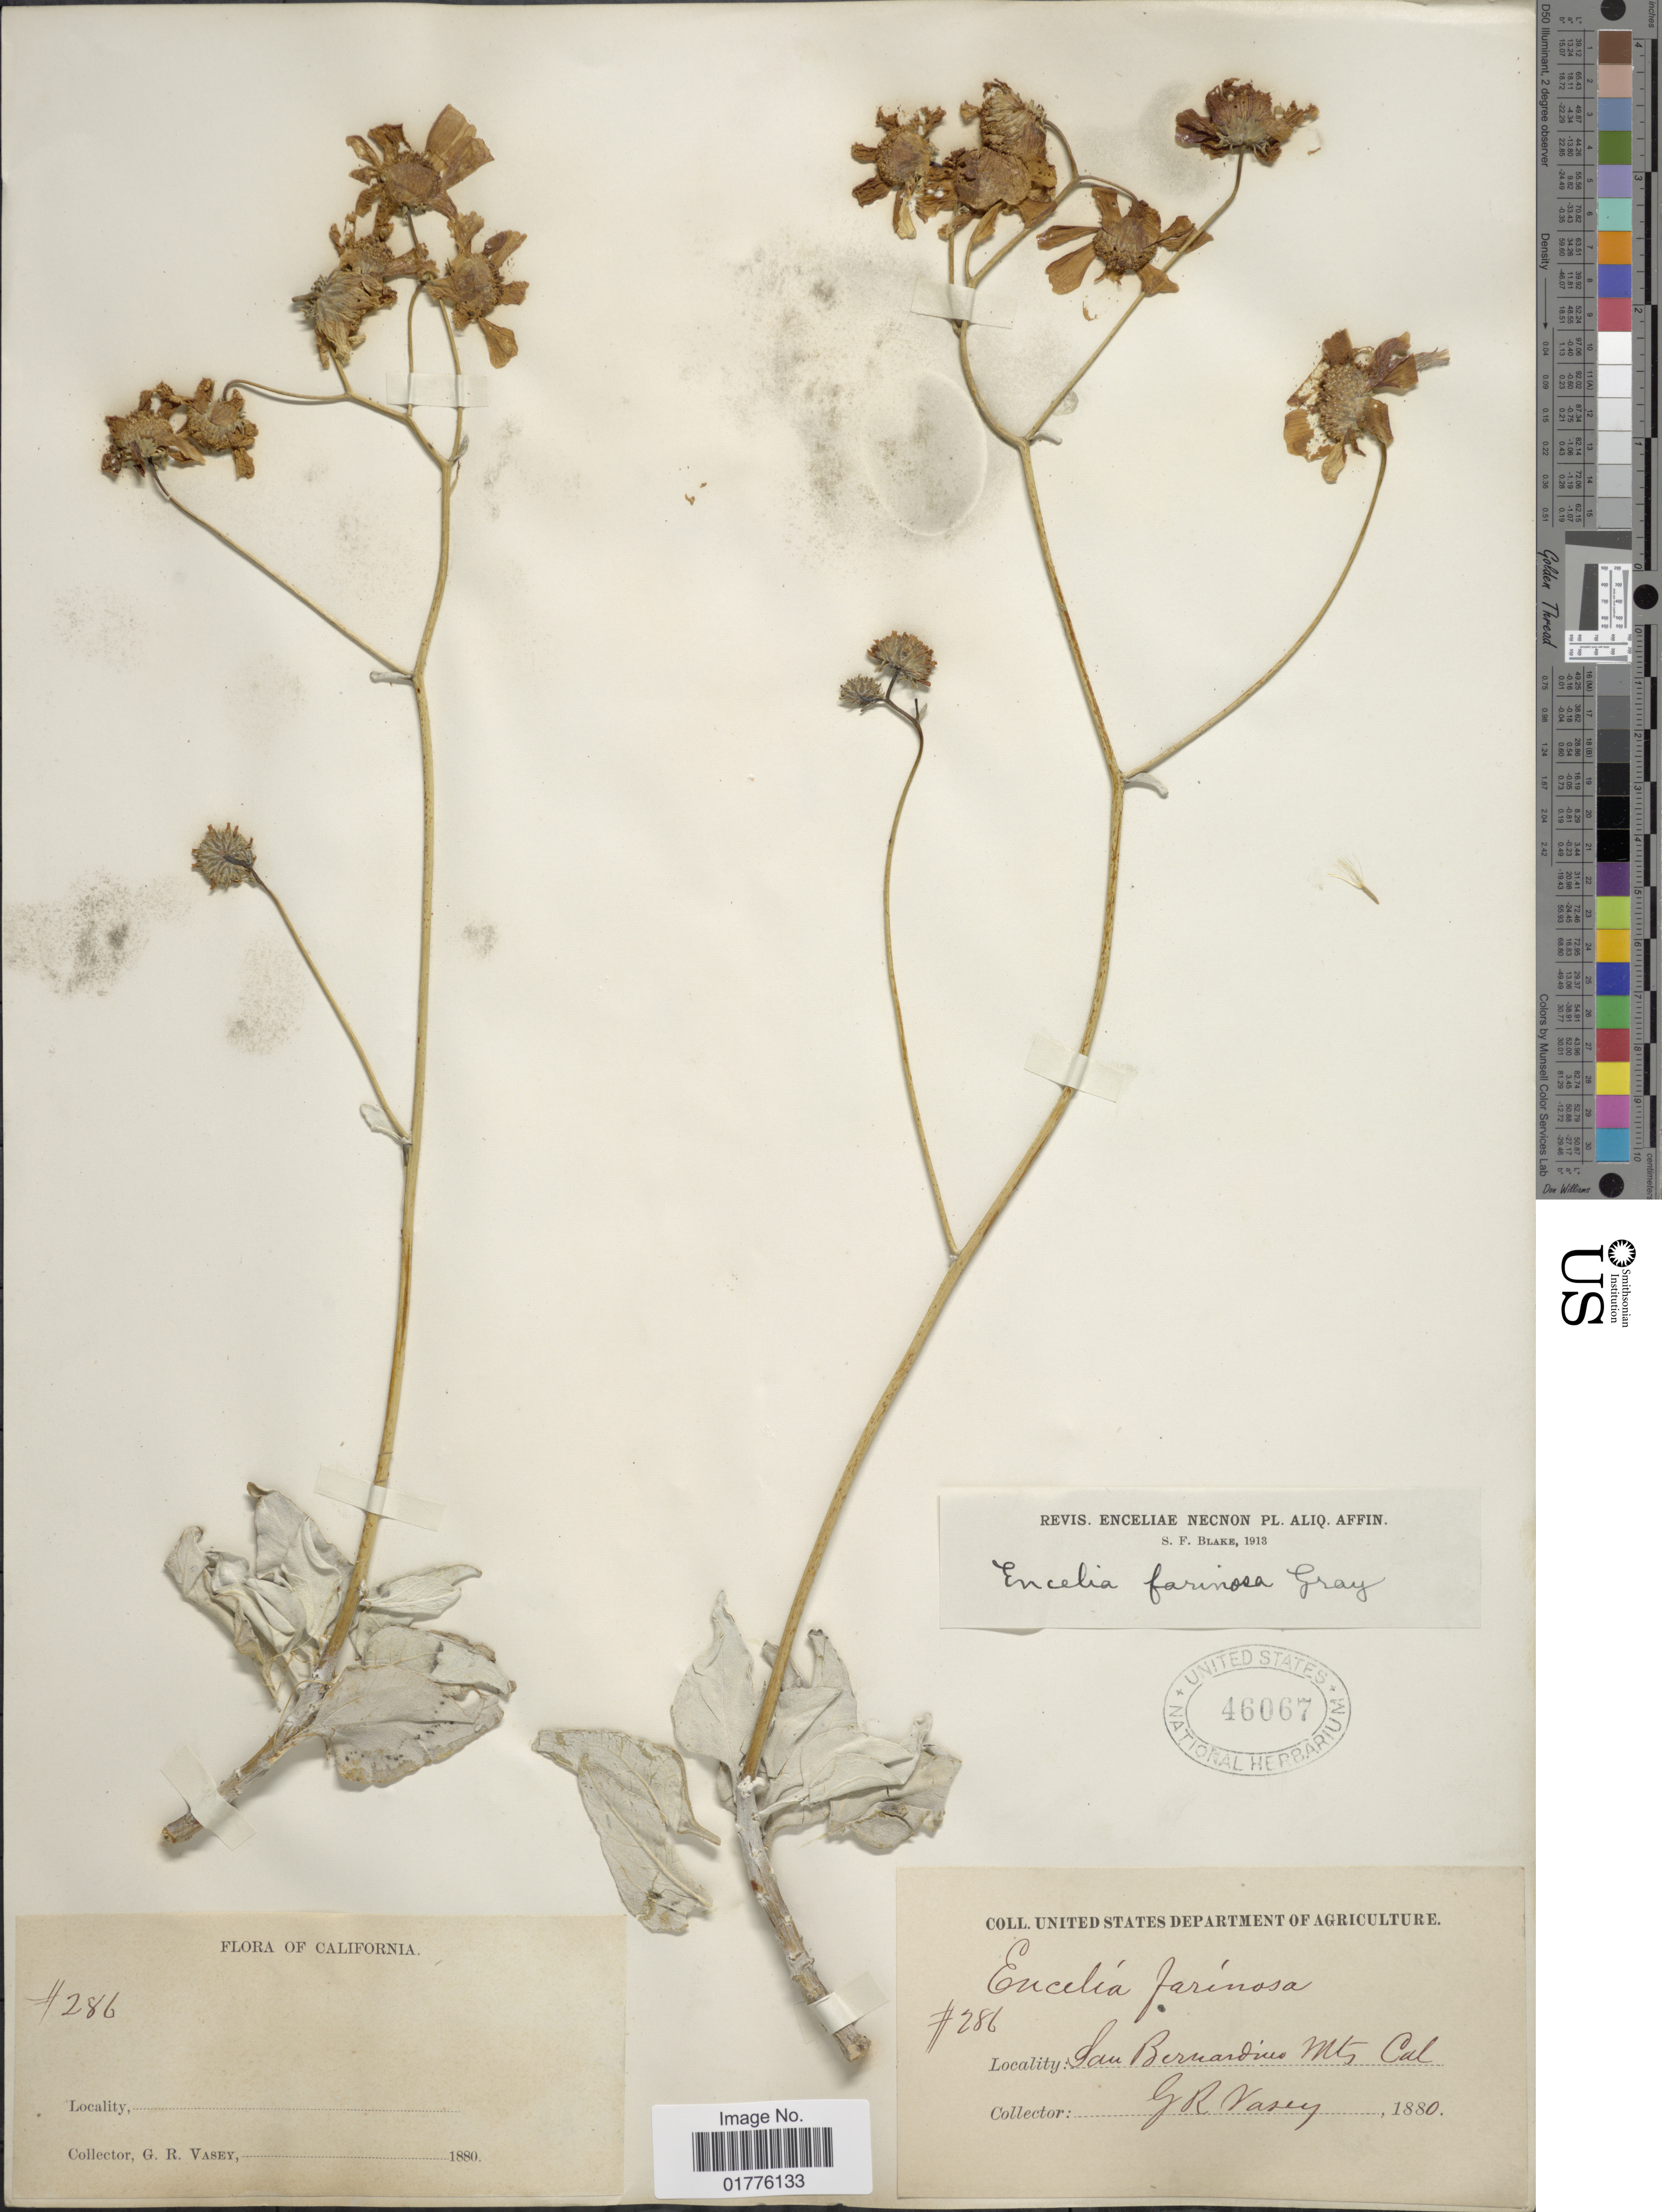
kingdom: Plantae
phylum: Tracheophyta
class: Magnoliopsida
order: Asterales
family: Asteraceae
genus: Encelia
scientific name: Encelia farinosa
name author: A. Gray ex Torr. in Emory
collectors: G. R. Vasey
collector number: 286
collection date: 1880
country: United States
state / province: California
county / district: San Bernardino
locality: San Bernardino Mts. Cal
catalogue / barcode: US 46067